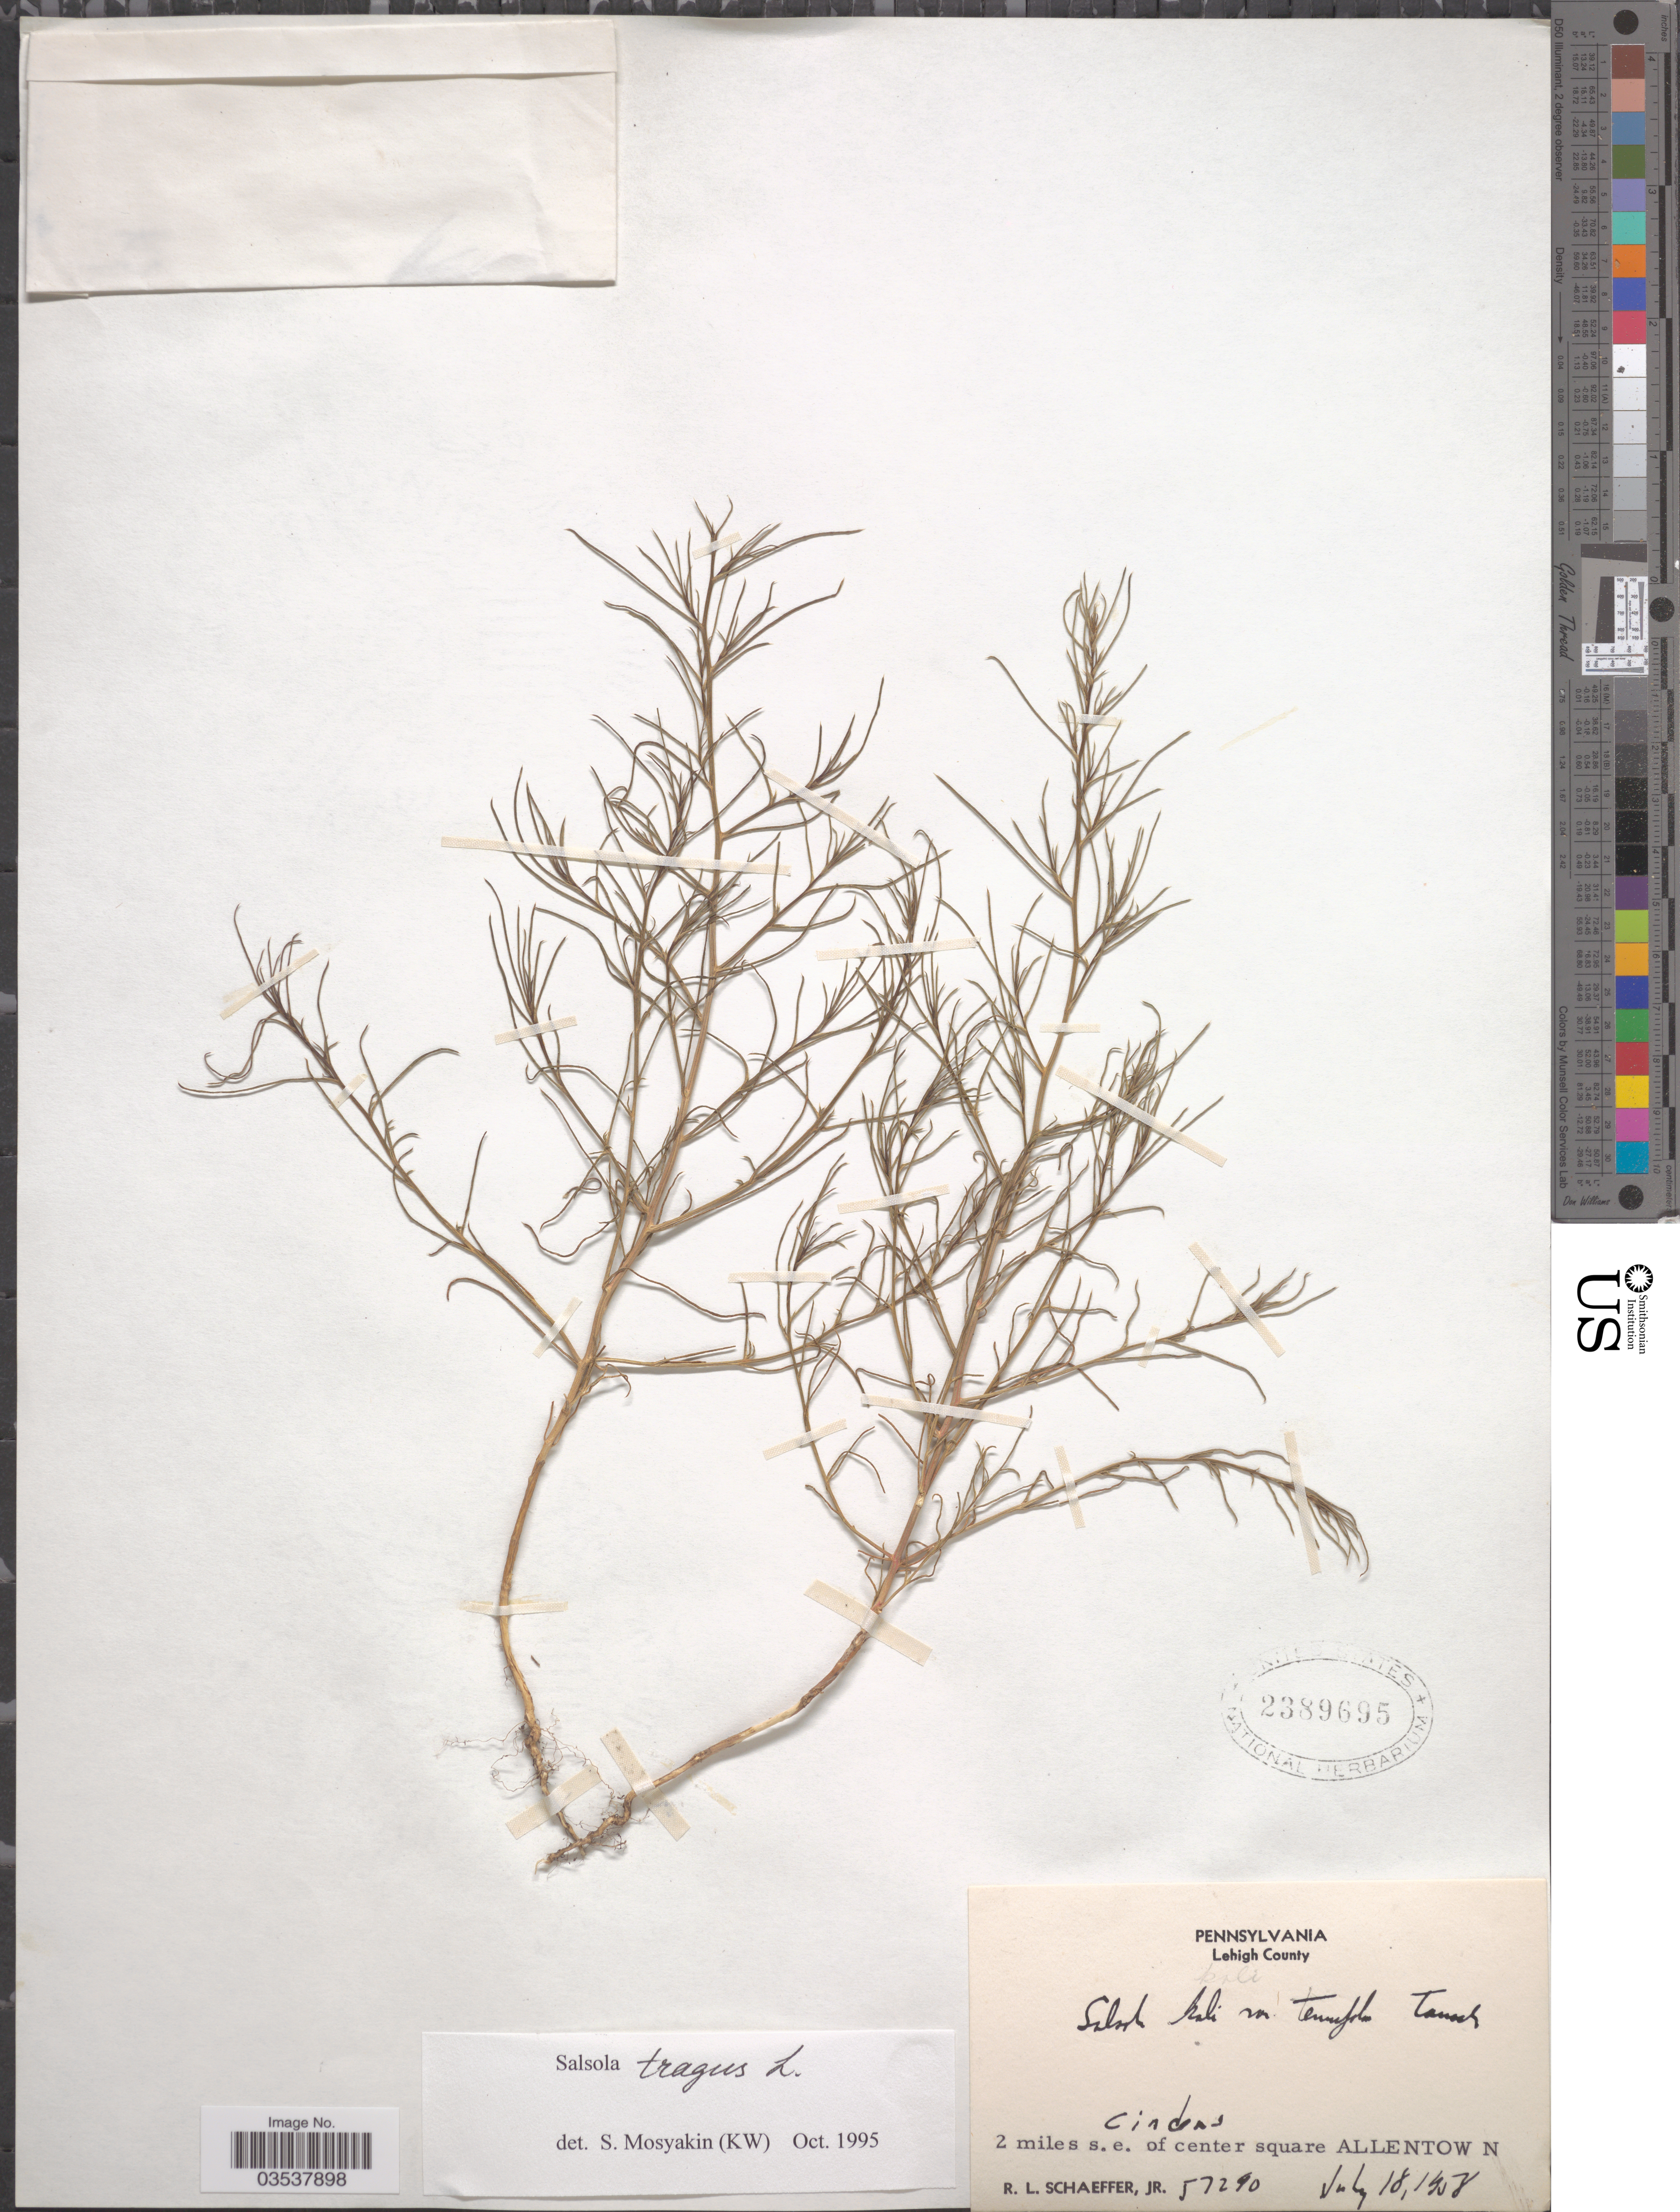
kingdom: Plantae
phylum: Tracheophyta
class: Magnoliopsida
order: Caryophyllales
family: Amaranthaceae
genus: Salsola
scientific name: Salsola tragus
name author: L.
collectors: R. L. Schaeffer Jr.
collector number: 57290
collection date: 1958-07-18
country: United States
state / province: Pennsylvania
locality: Lehigh County. Cinders 2 miles s.e. of center square Allentown.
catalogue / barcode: US 2389695